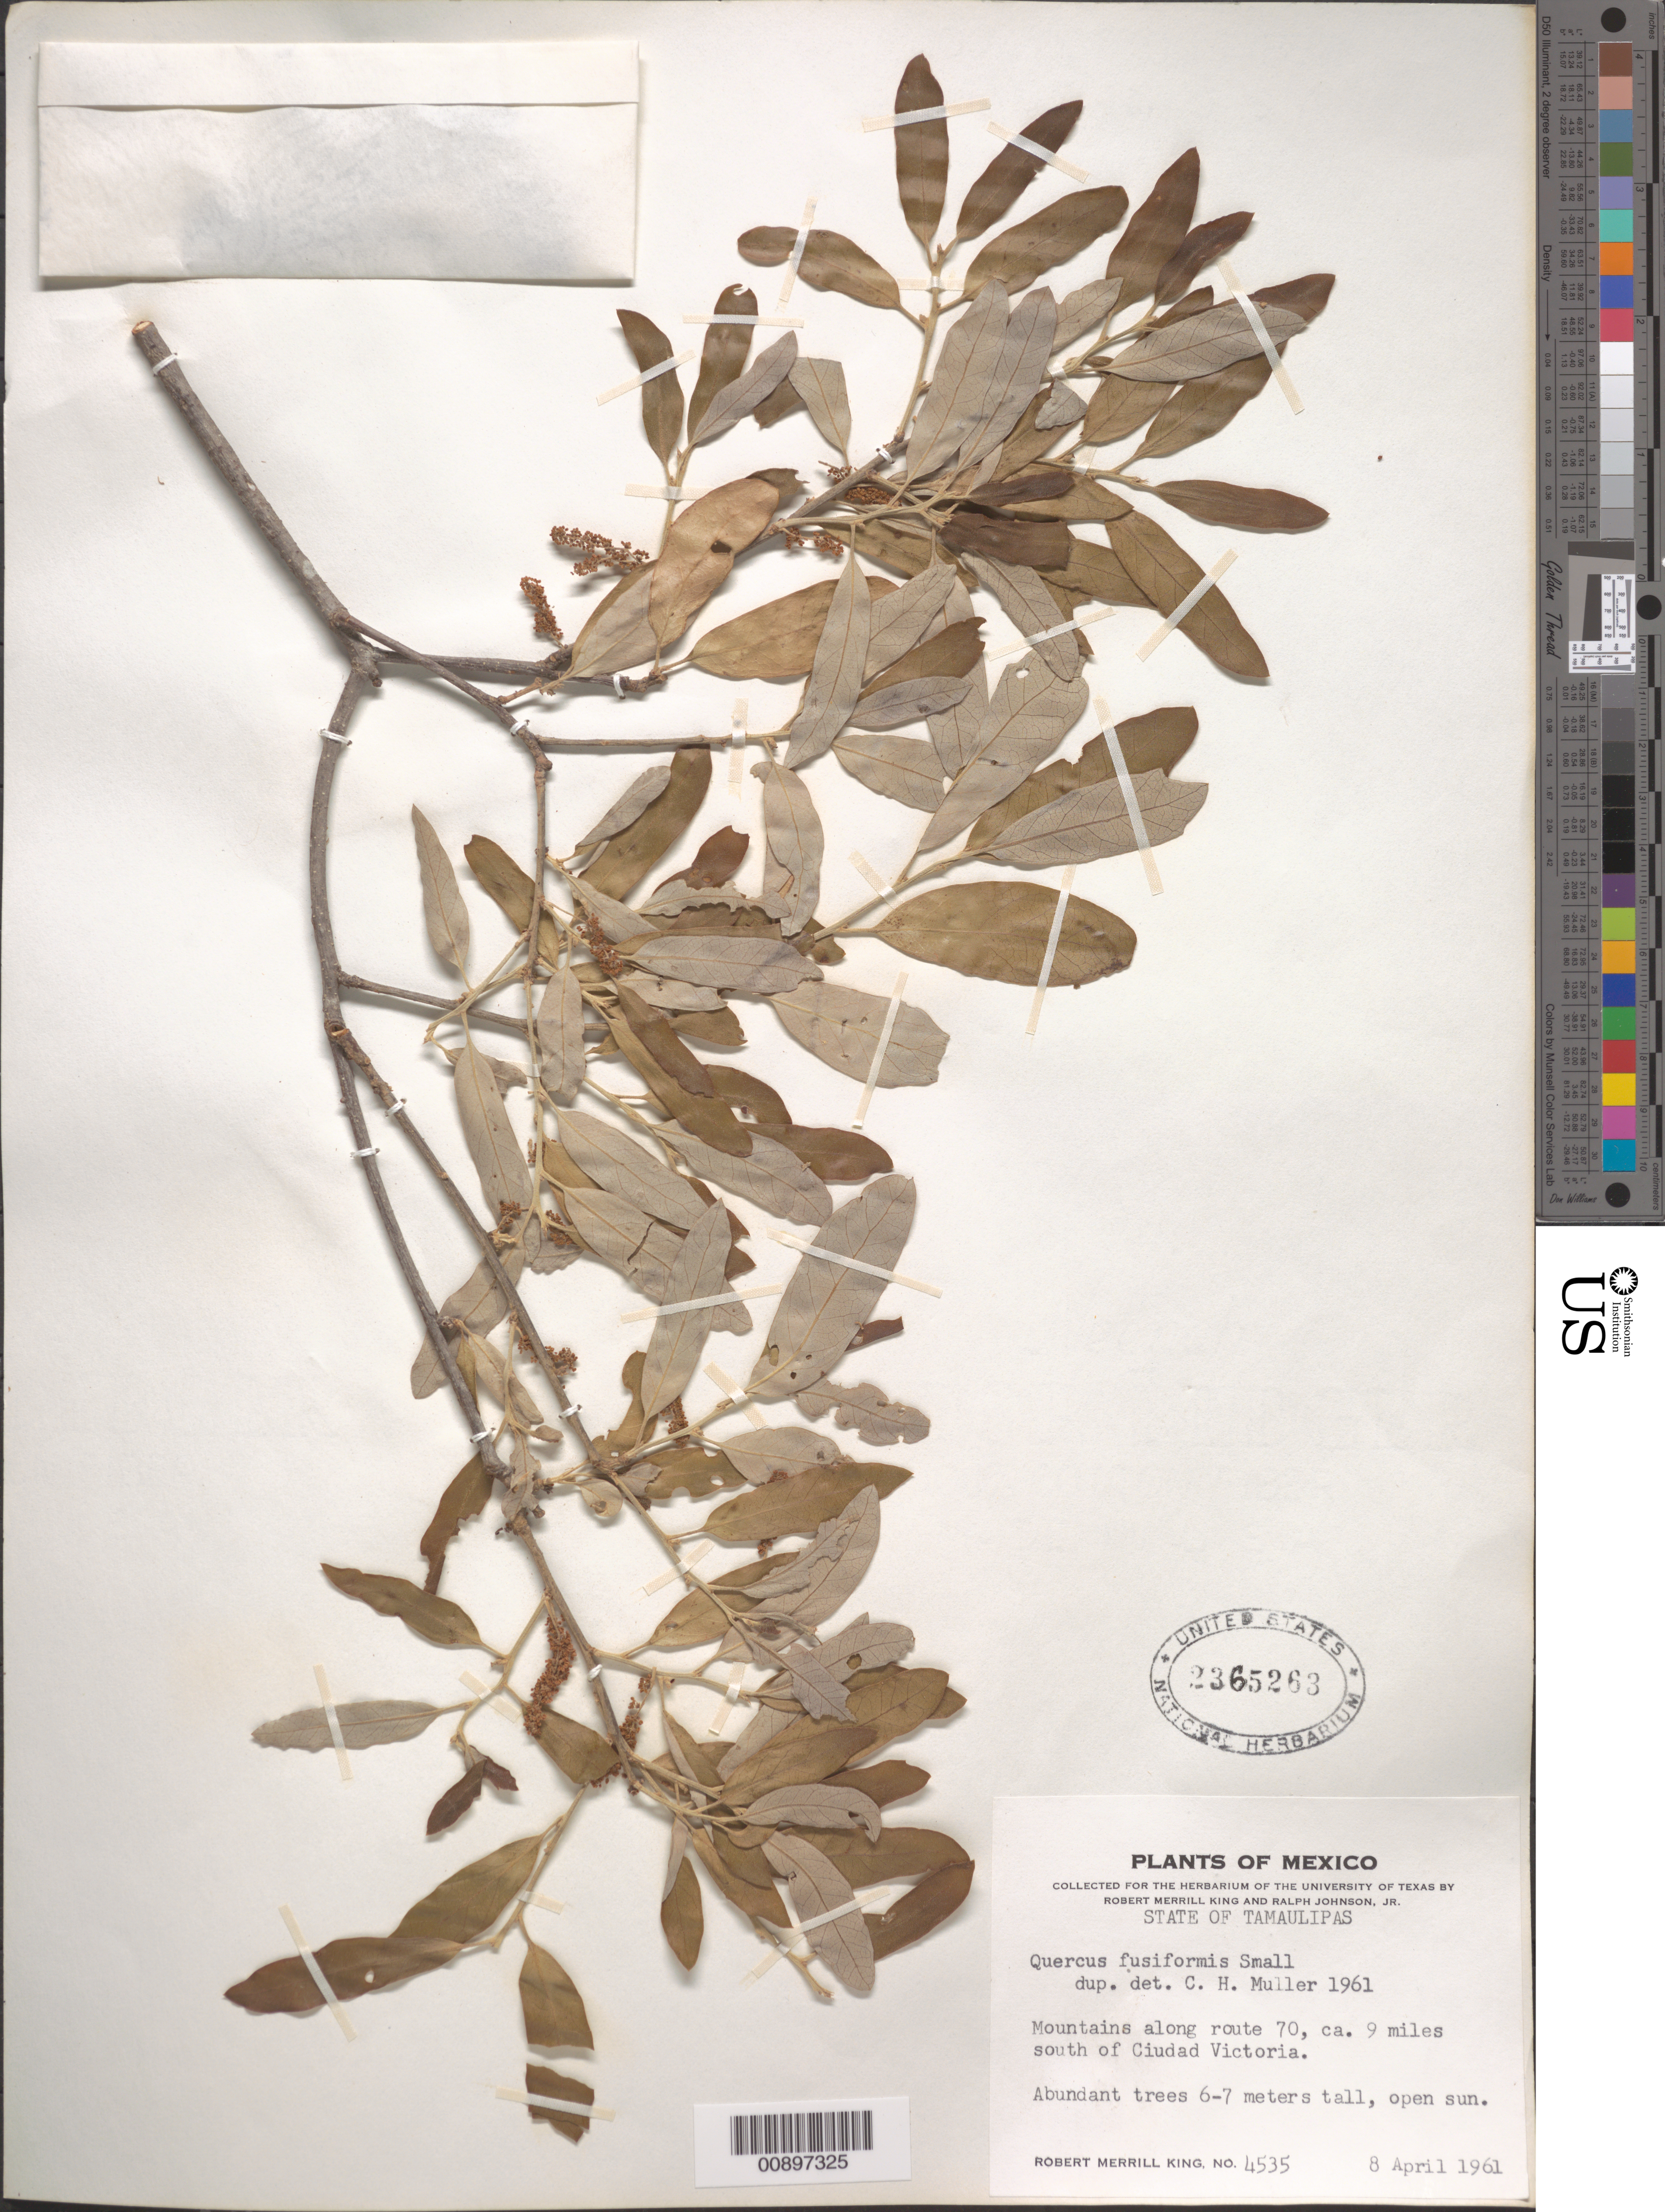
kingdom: Plantae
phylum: Tracheophyta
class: Magnoliopsida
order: Fagales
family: Fagaceae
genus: Quercus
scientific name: Quercus fusiformis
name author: Small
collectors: R. M. King & R. Johnson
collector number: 4535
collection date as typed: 08 Apr 1961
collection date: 1961-04-08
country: Mexico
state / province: Tamaulipas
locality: Mountains along route 70, ca. 9 miles south of Ciudad Victoria.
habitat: Open sun.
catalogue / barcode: US 2365263